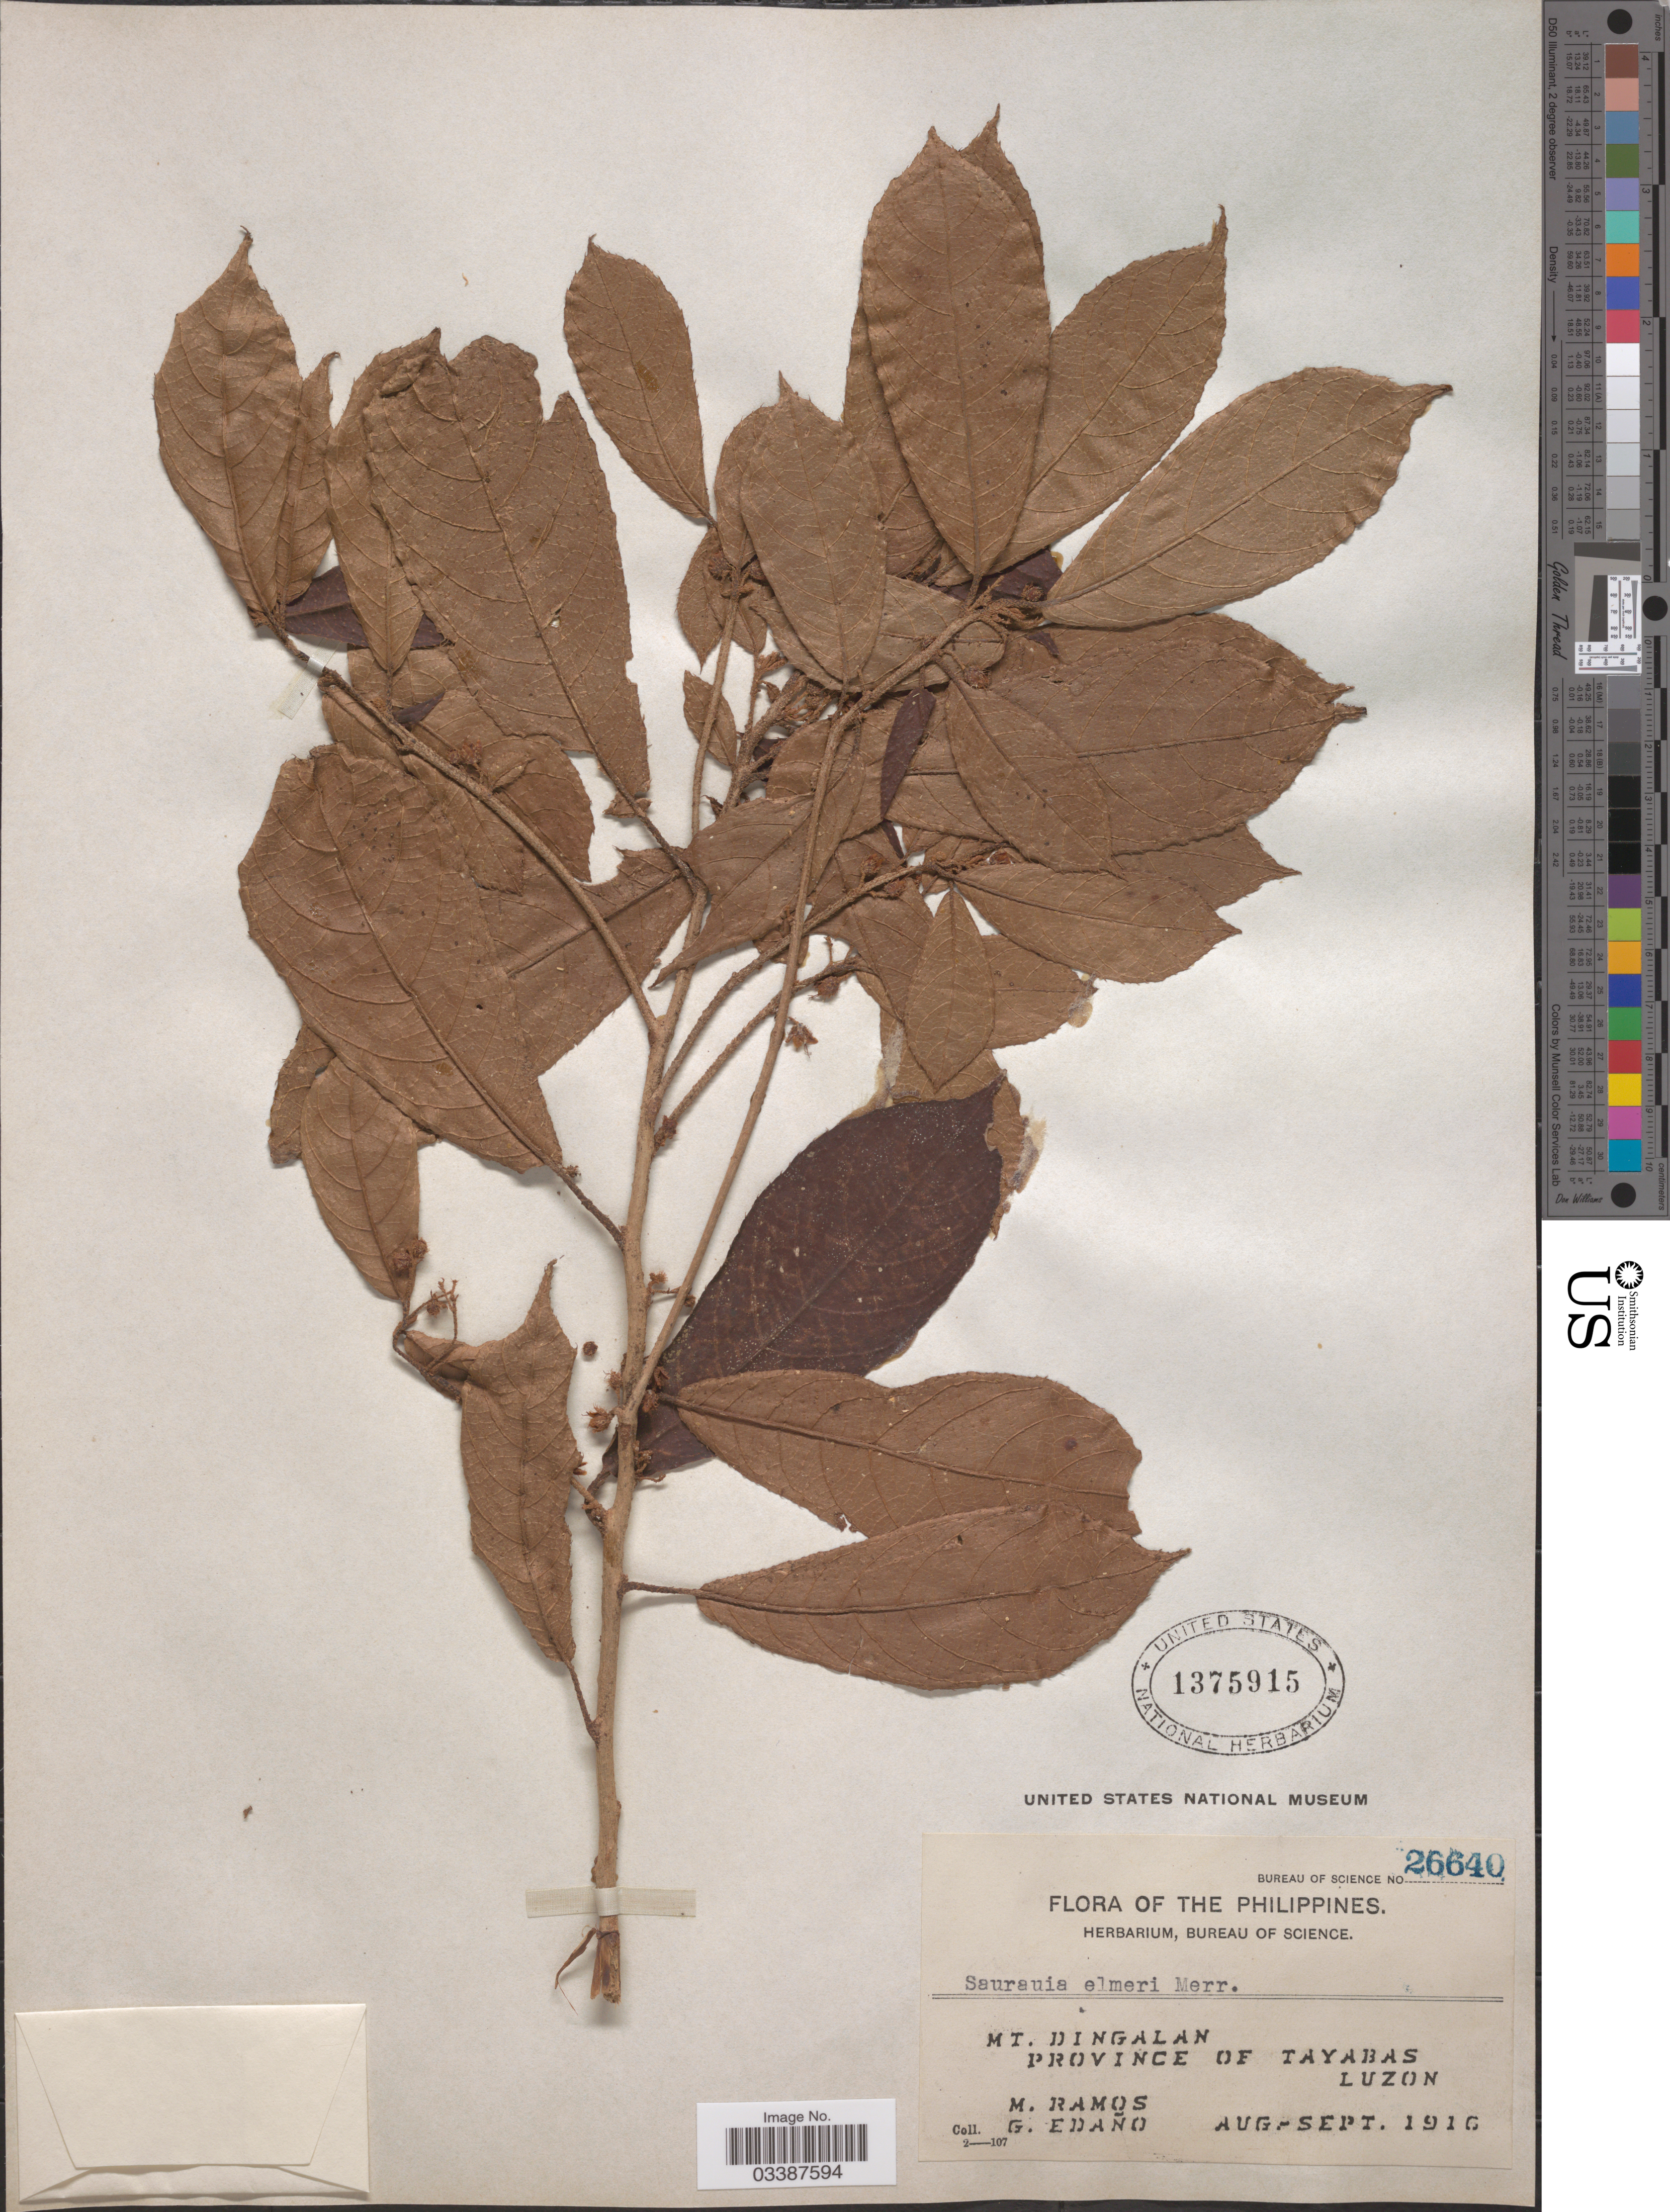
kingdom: Plantae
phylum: Tracheophyta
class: Magnoliopsida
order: Ericales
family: Actinidiaceae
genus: Saurauia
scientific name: Saurauia elmeri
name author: Merr.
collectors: M. Ramos & G. Edaño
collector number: Bureau of Science 26640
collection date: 1916-08/1916-09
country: Philippines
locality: Mt. Dingalan, Province of Tayabas, Luzon.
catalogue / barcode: US 1375915